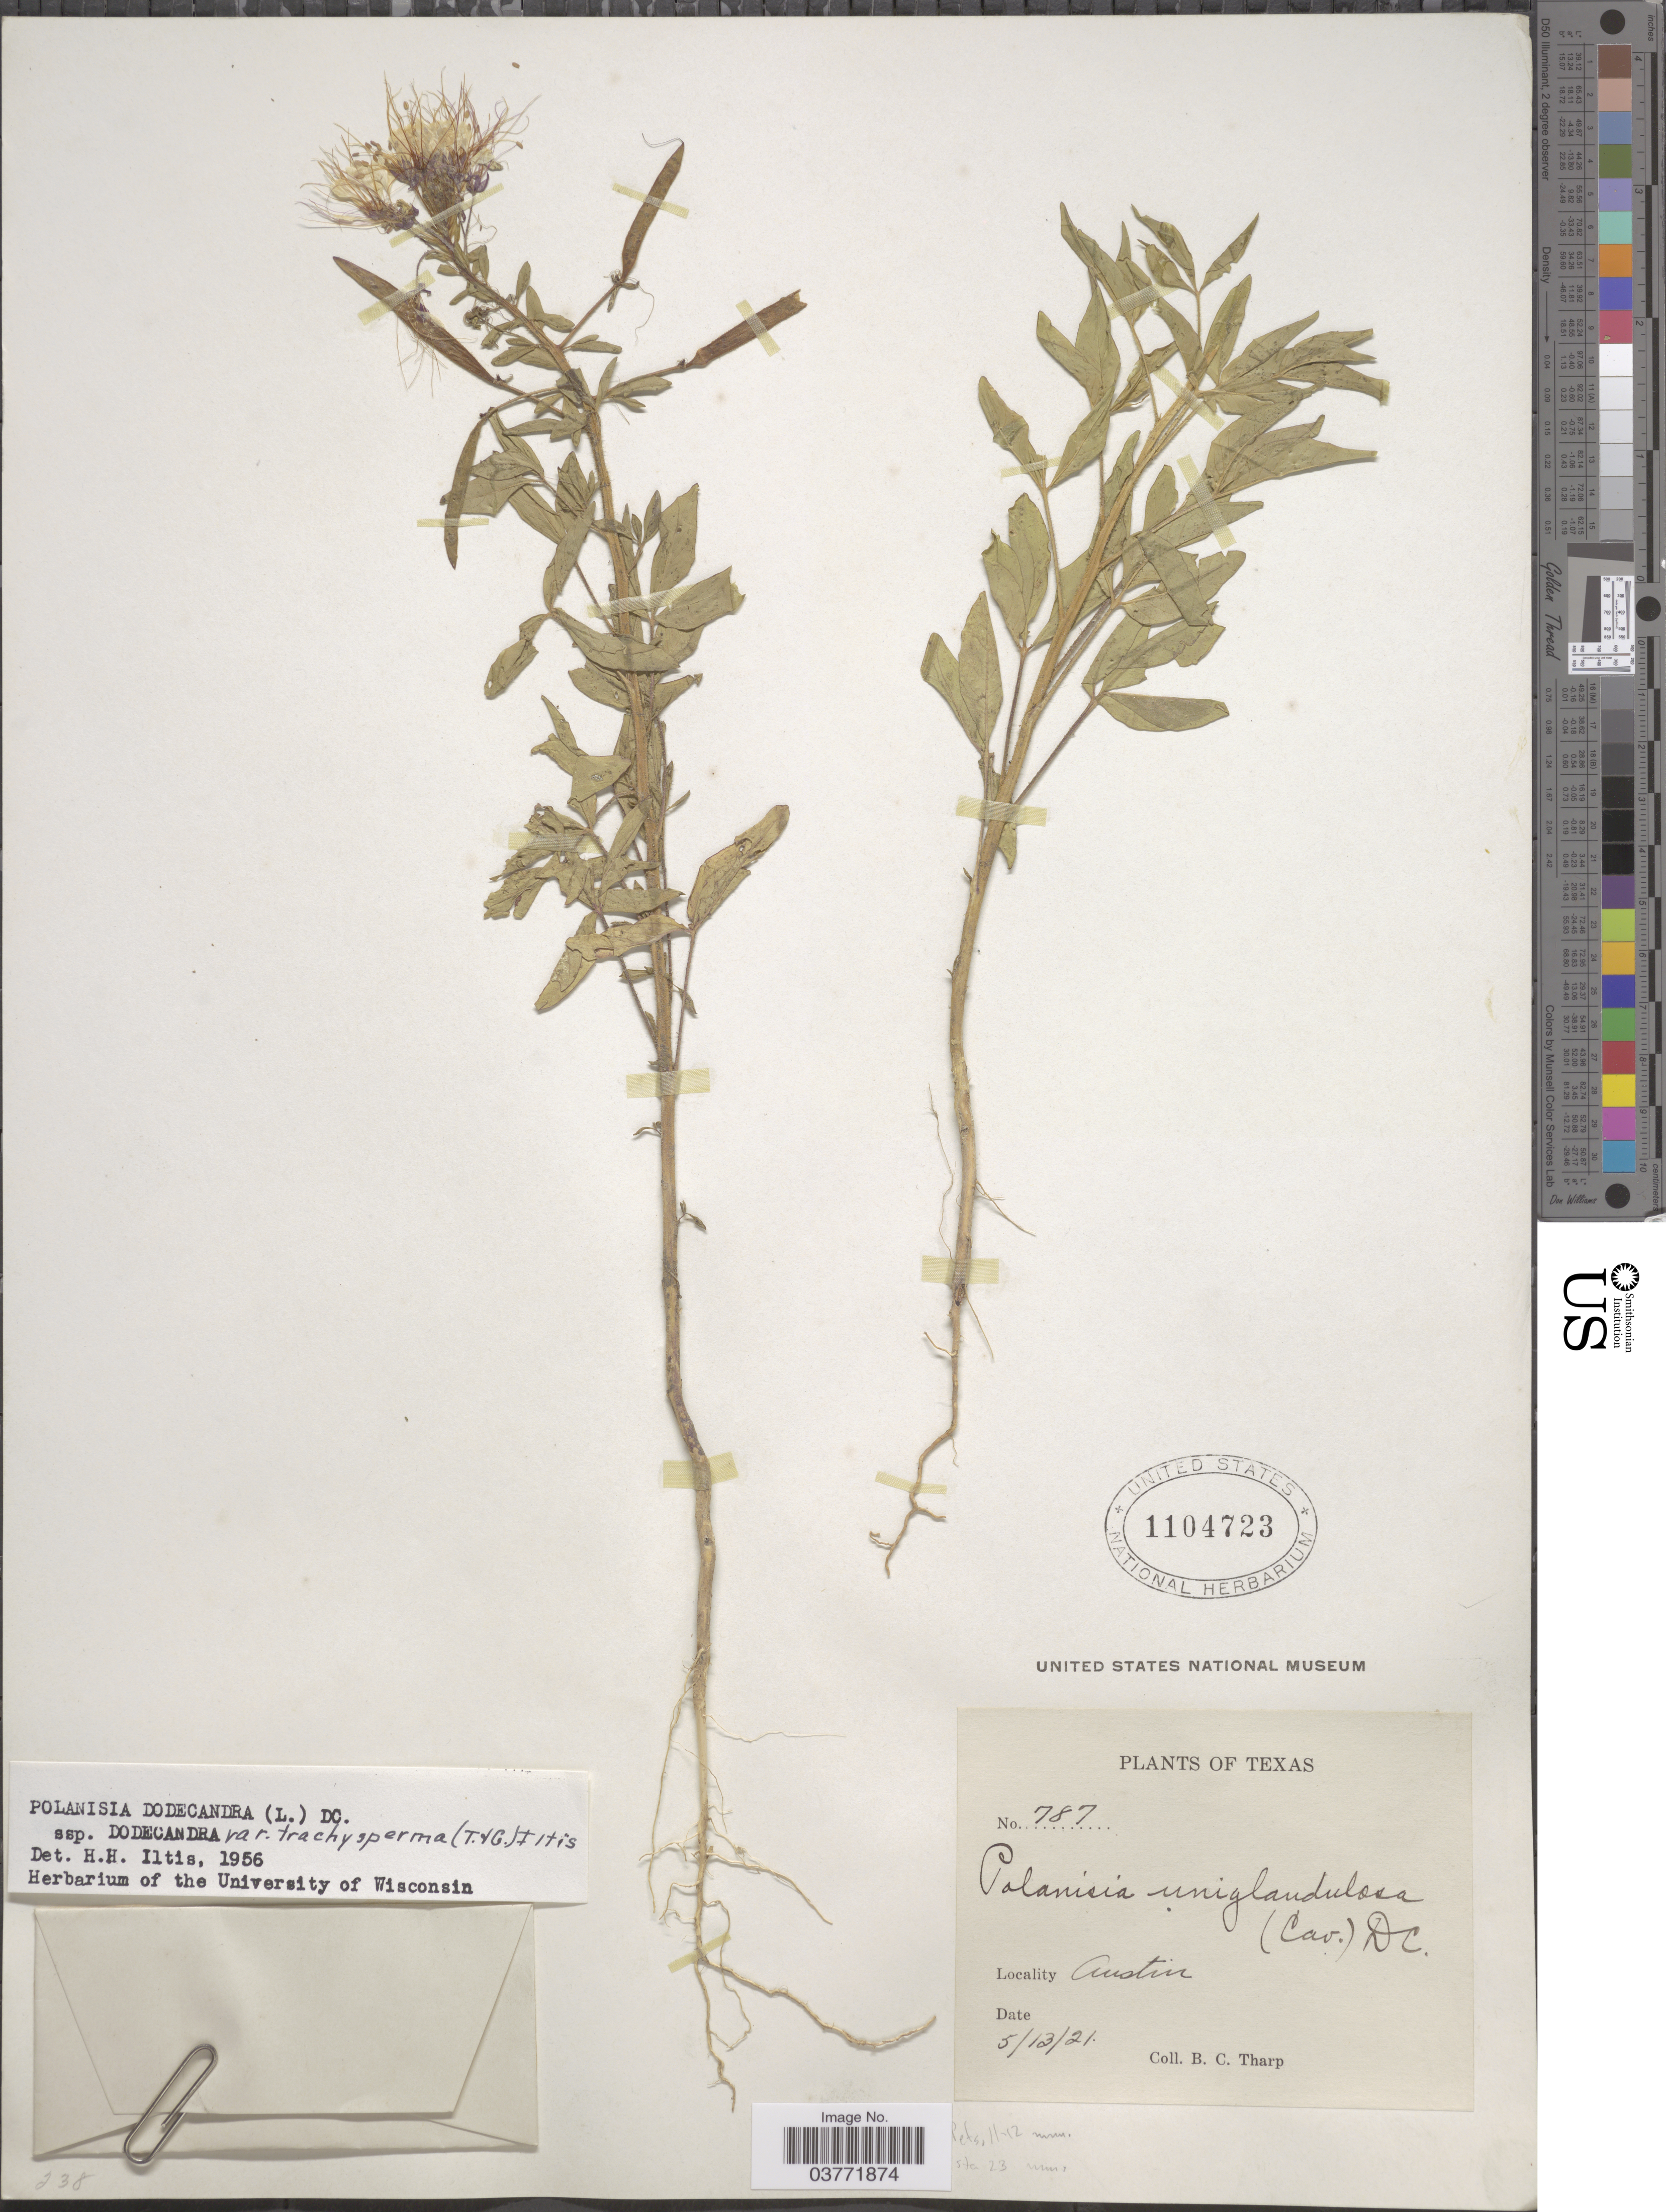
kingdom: Plantae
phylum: Tracheophyta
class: Magnoliopsida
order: Brassicales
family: Cleomaceae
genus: Polanisia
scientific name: Polanisia trachysperma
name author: Torr. & A. Gray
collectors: B. C. Tharp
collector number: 787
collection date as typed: Transcribed d/m/y: 13/5/21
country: United States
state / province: Texas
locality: Austin.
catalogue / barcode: US 1104723